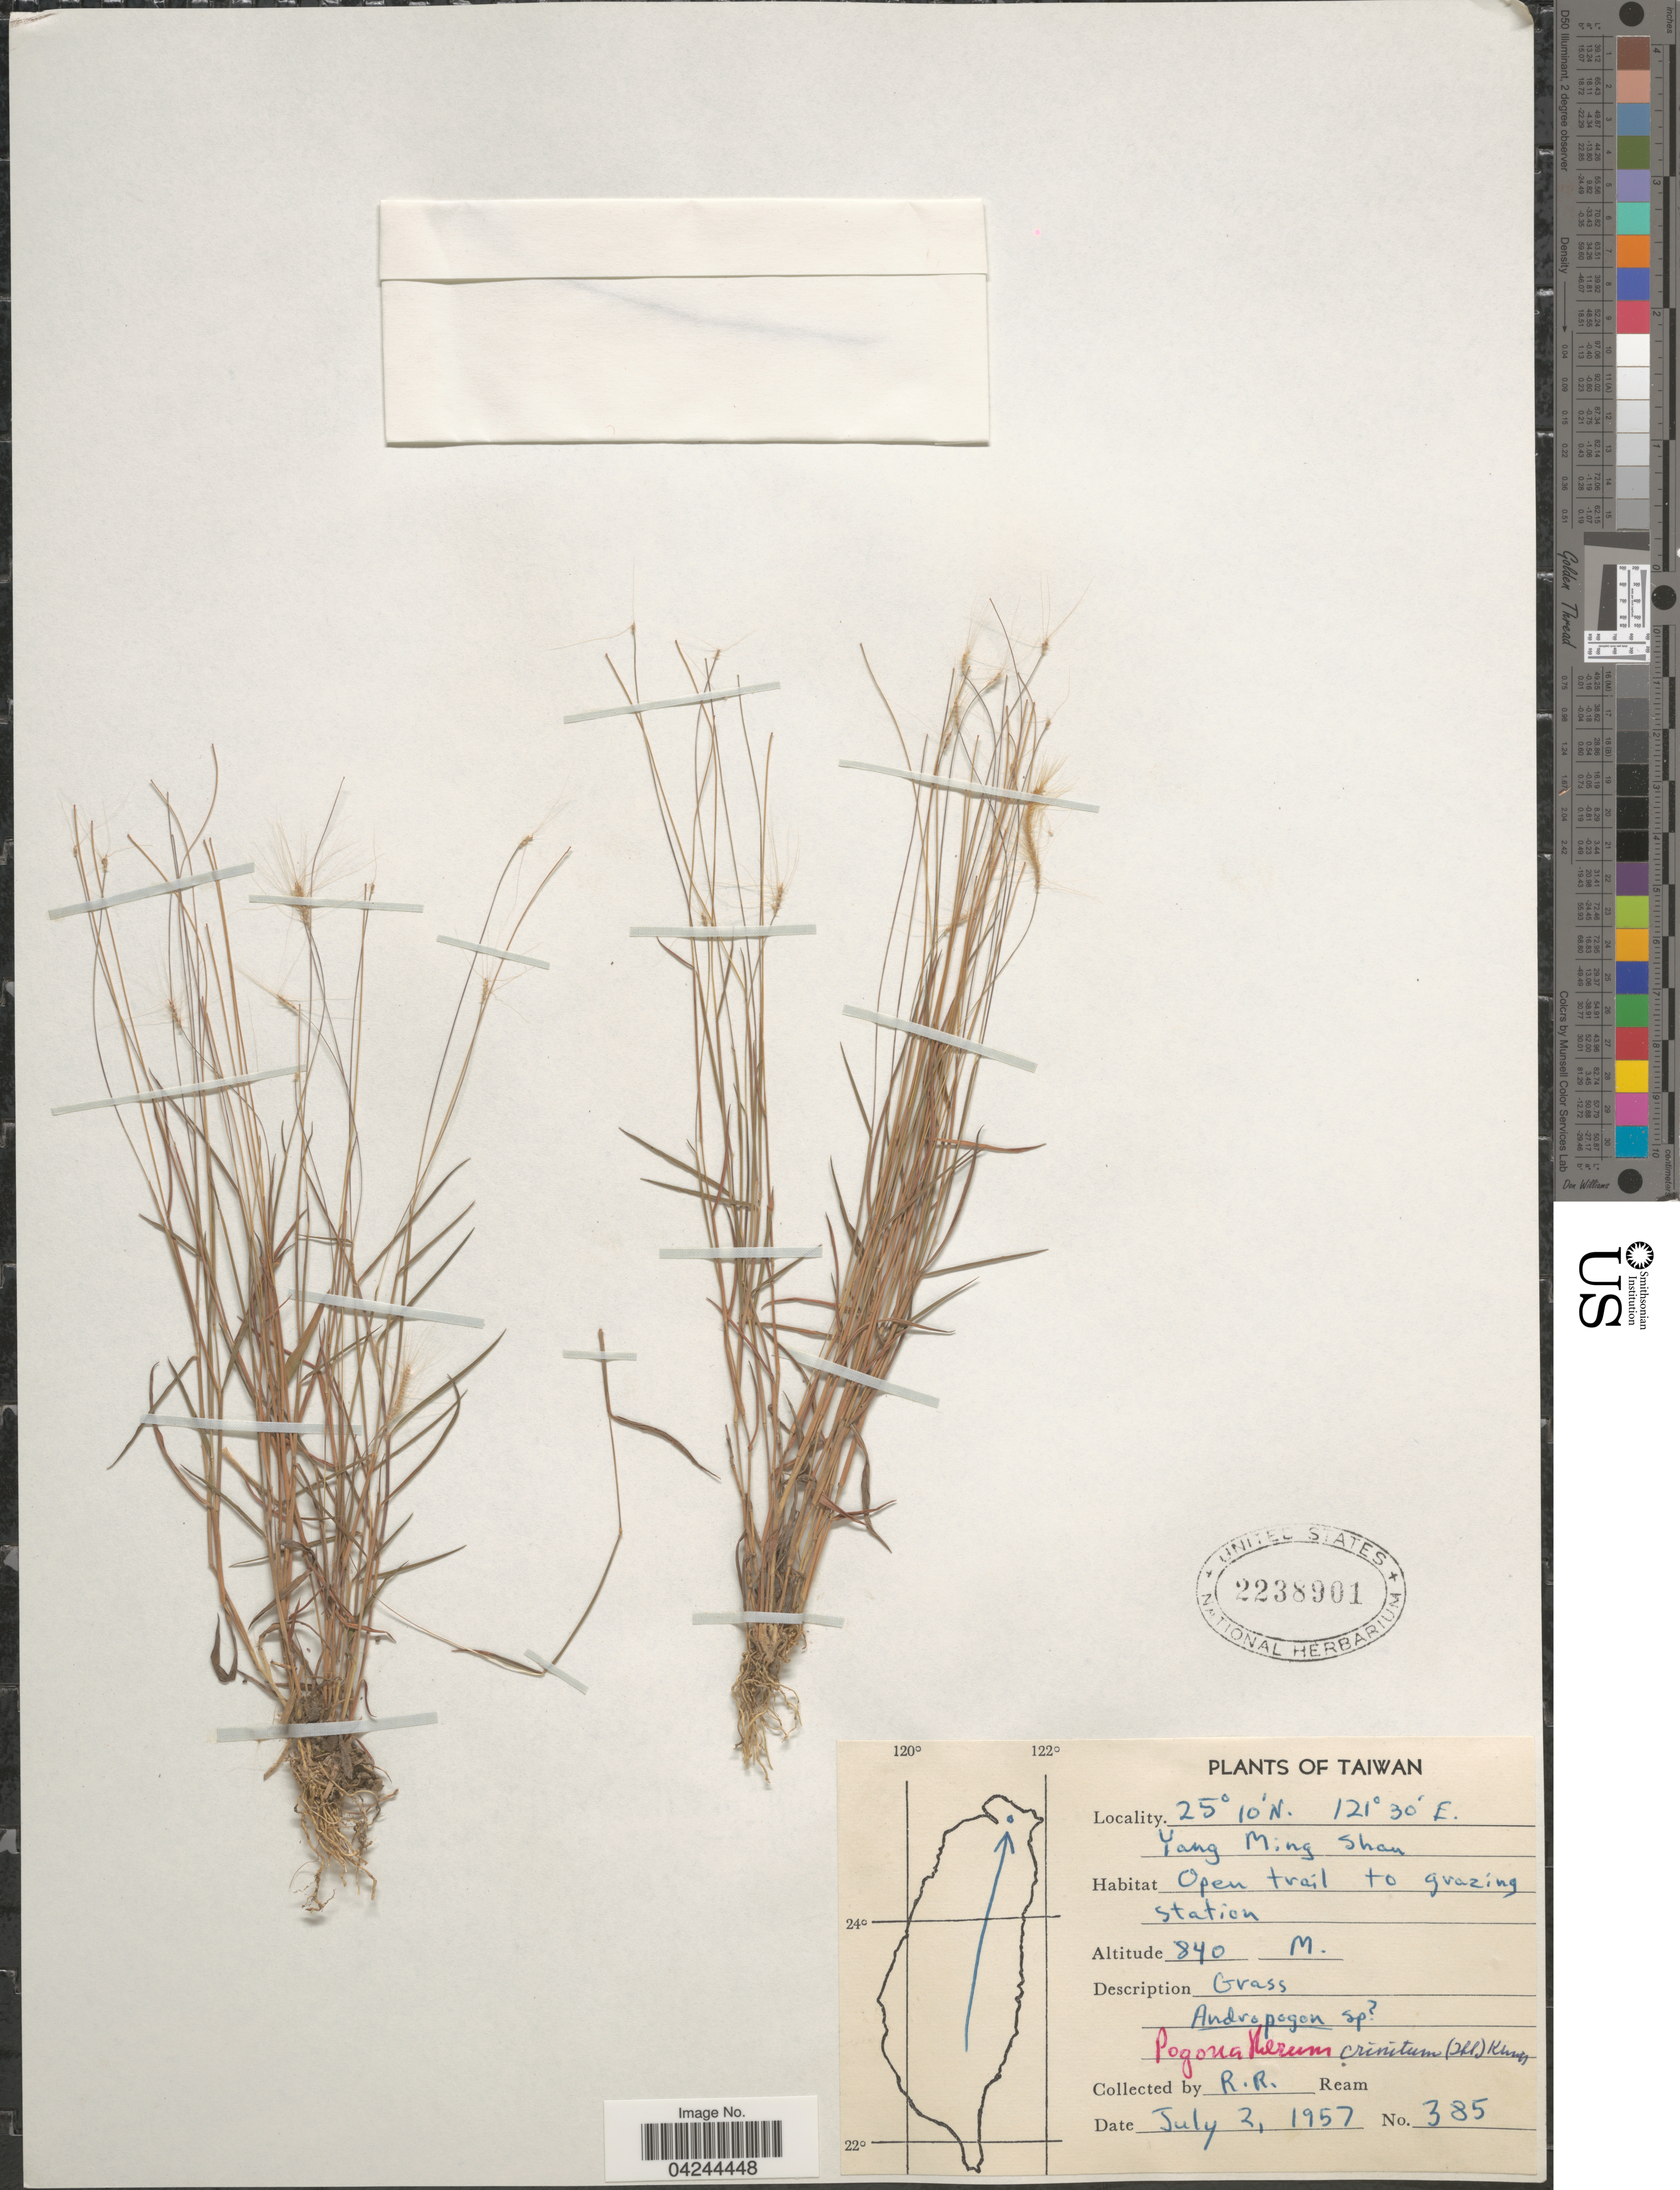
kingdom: Plantae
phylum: Tracheophyta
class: Liliopsida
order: Poales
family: Poaceae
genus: Pogonatherum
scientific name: Pogonatherum crinitum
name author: (Thunb.) Kunth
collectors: R. Ream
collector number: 385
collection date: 1957-07-02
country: Taiwan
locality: Yang Ming Shan. Open trail to grazing station.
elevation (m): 840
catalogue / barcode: US 2238901